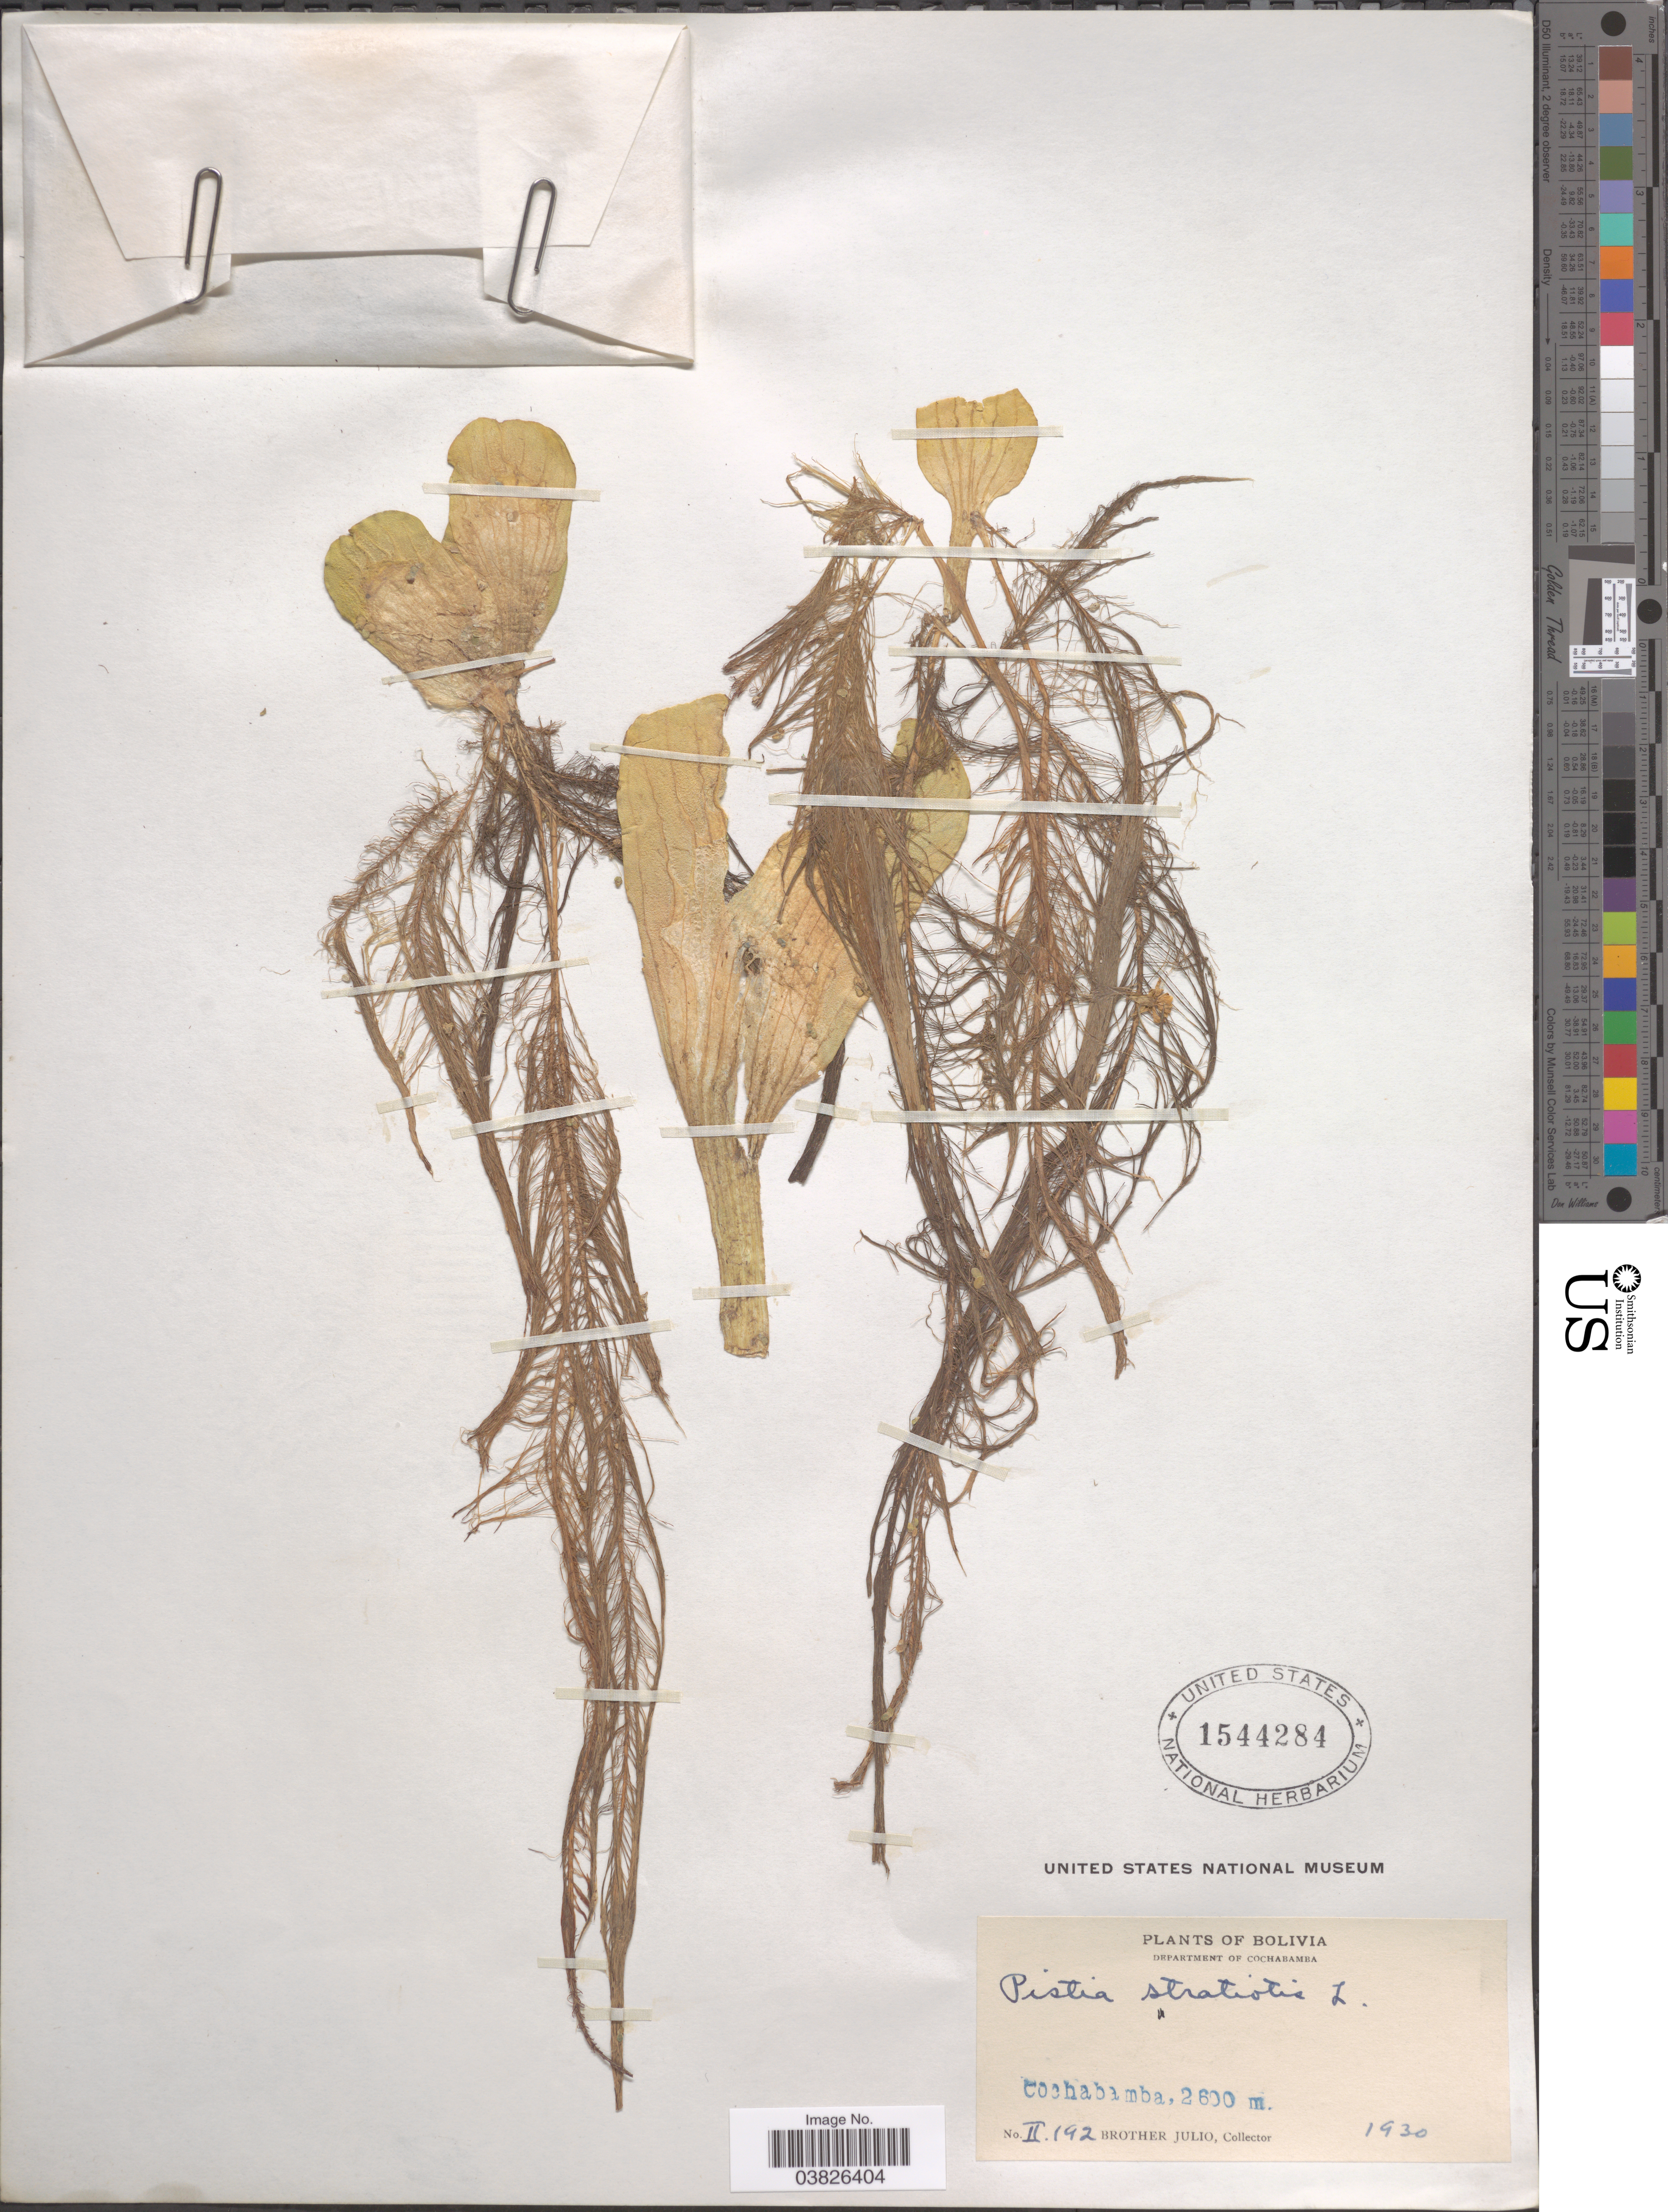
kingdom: Plantae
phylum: Tracheophyta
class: Liliopsida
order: Alismatales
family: Araceae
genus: Pistia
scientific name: Pistia stratiotes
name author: L.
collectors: Bro. Julio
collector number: II192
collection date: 1930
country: Bolivia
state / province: Cochabamba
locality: Department of Cochabamba. Cochabamba.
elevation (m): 2600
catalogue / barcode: US 1544284